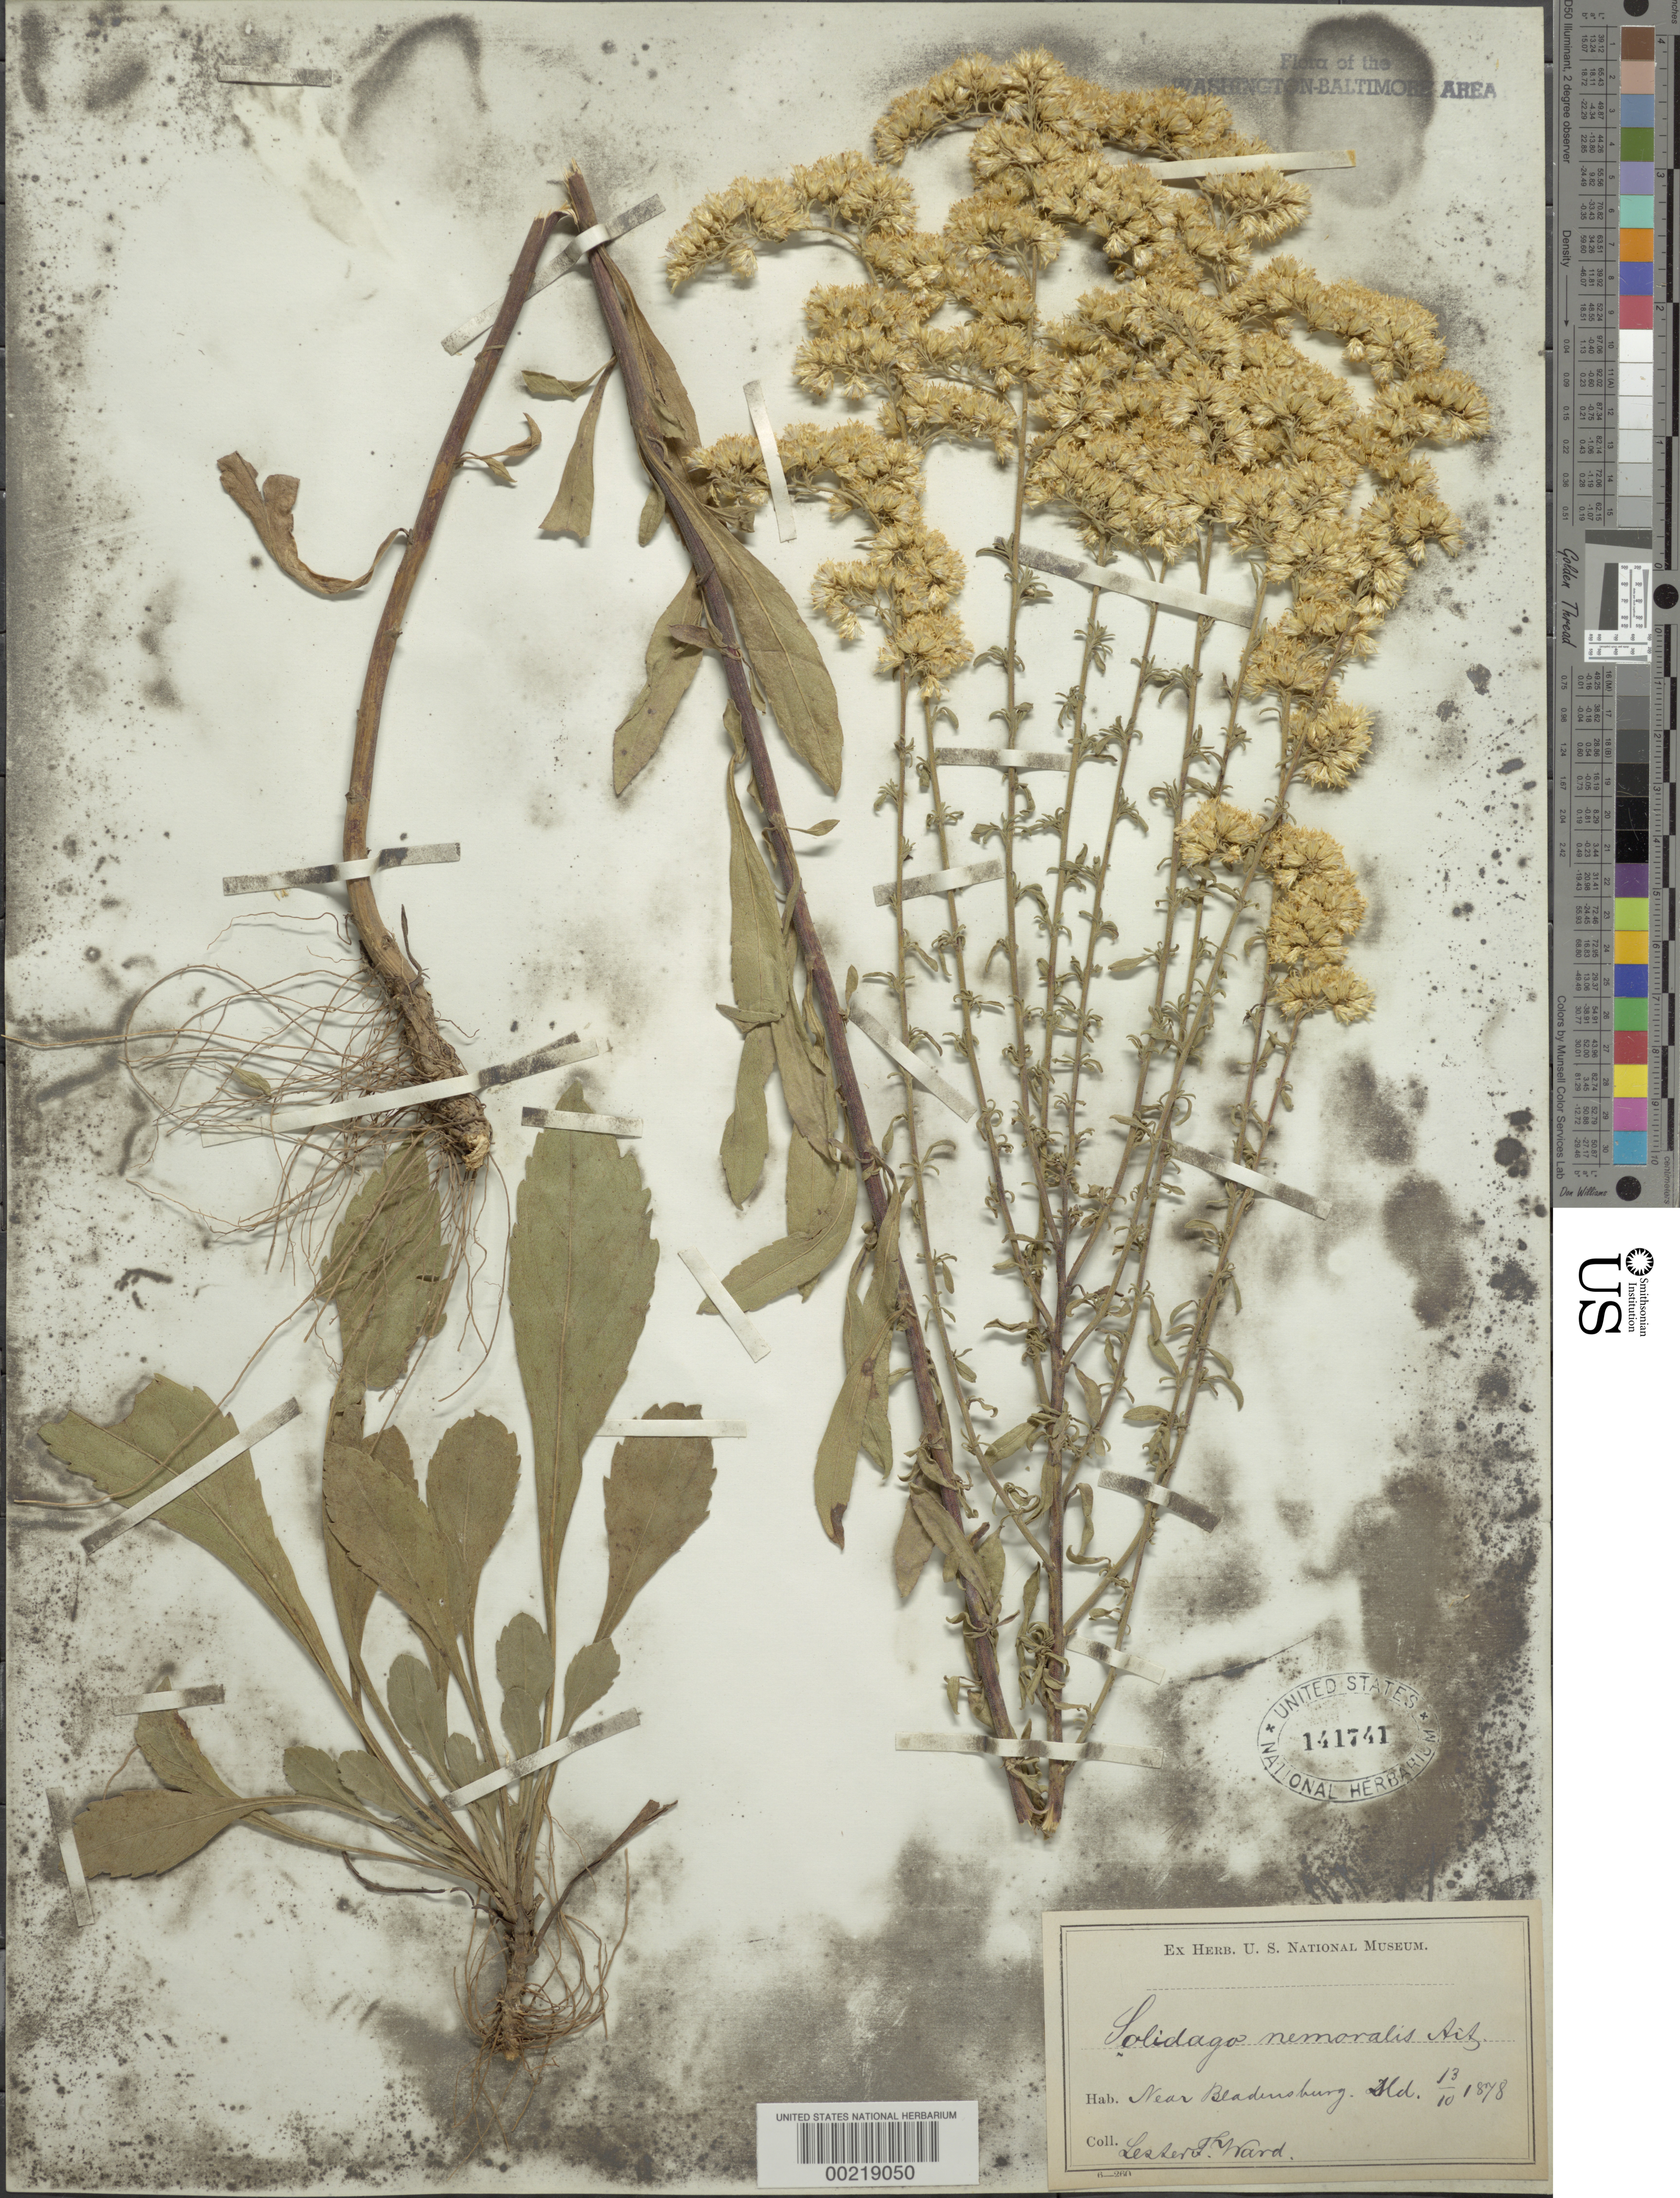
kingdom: Plantae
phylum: Tracheophyta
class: Magnoliopsida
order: Asterales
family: Asteraceae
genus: Solidago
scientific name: Solidago nemoralis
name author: Aiton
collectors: L. F. Ward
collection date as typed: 13 Oct 1878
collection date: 1878-10-13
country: United States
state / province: Maryland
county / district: Prince George's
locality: Bladensburg vicinity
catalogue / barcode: US 141741